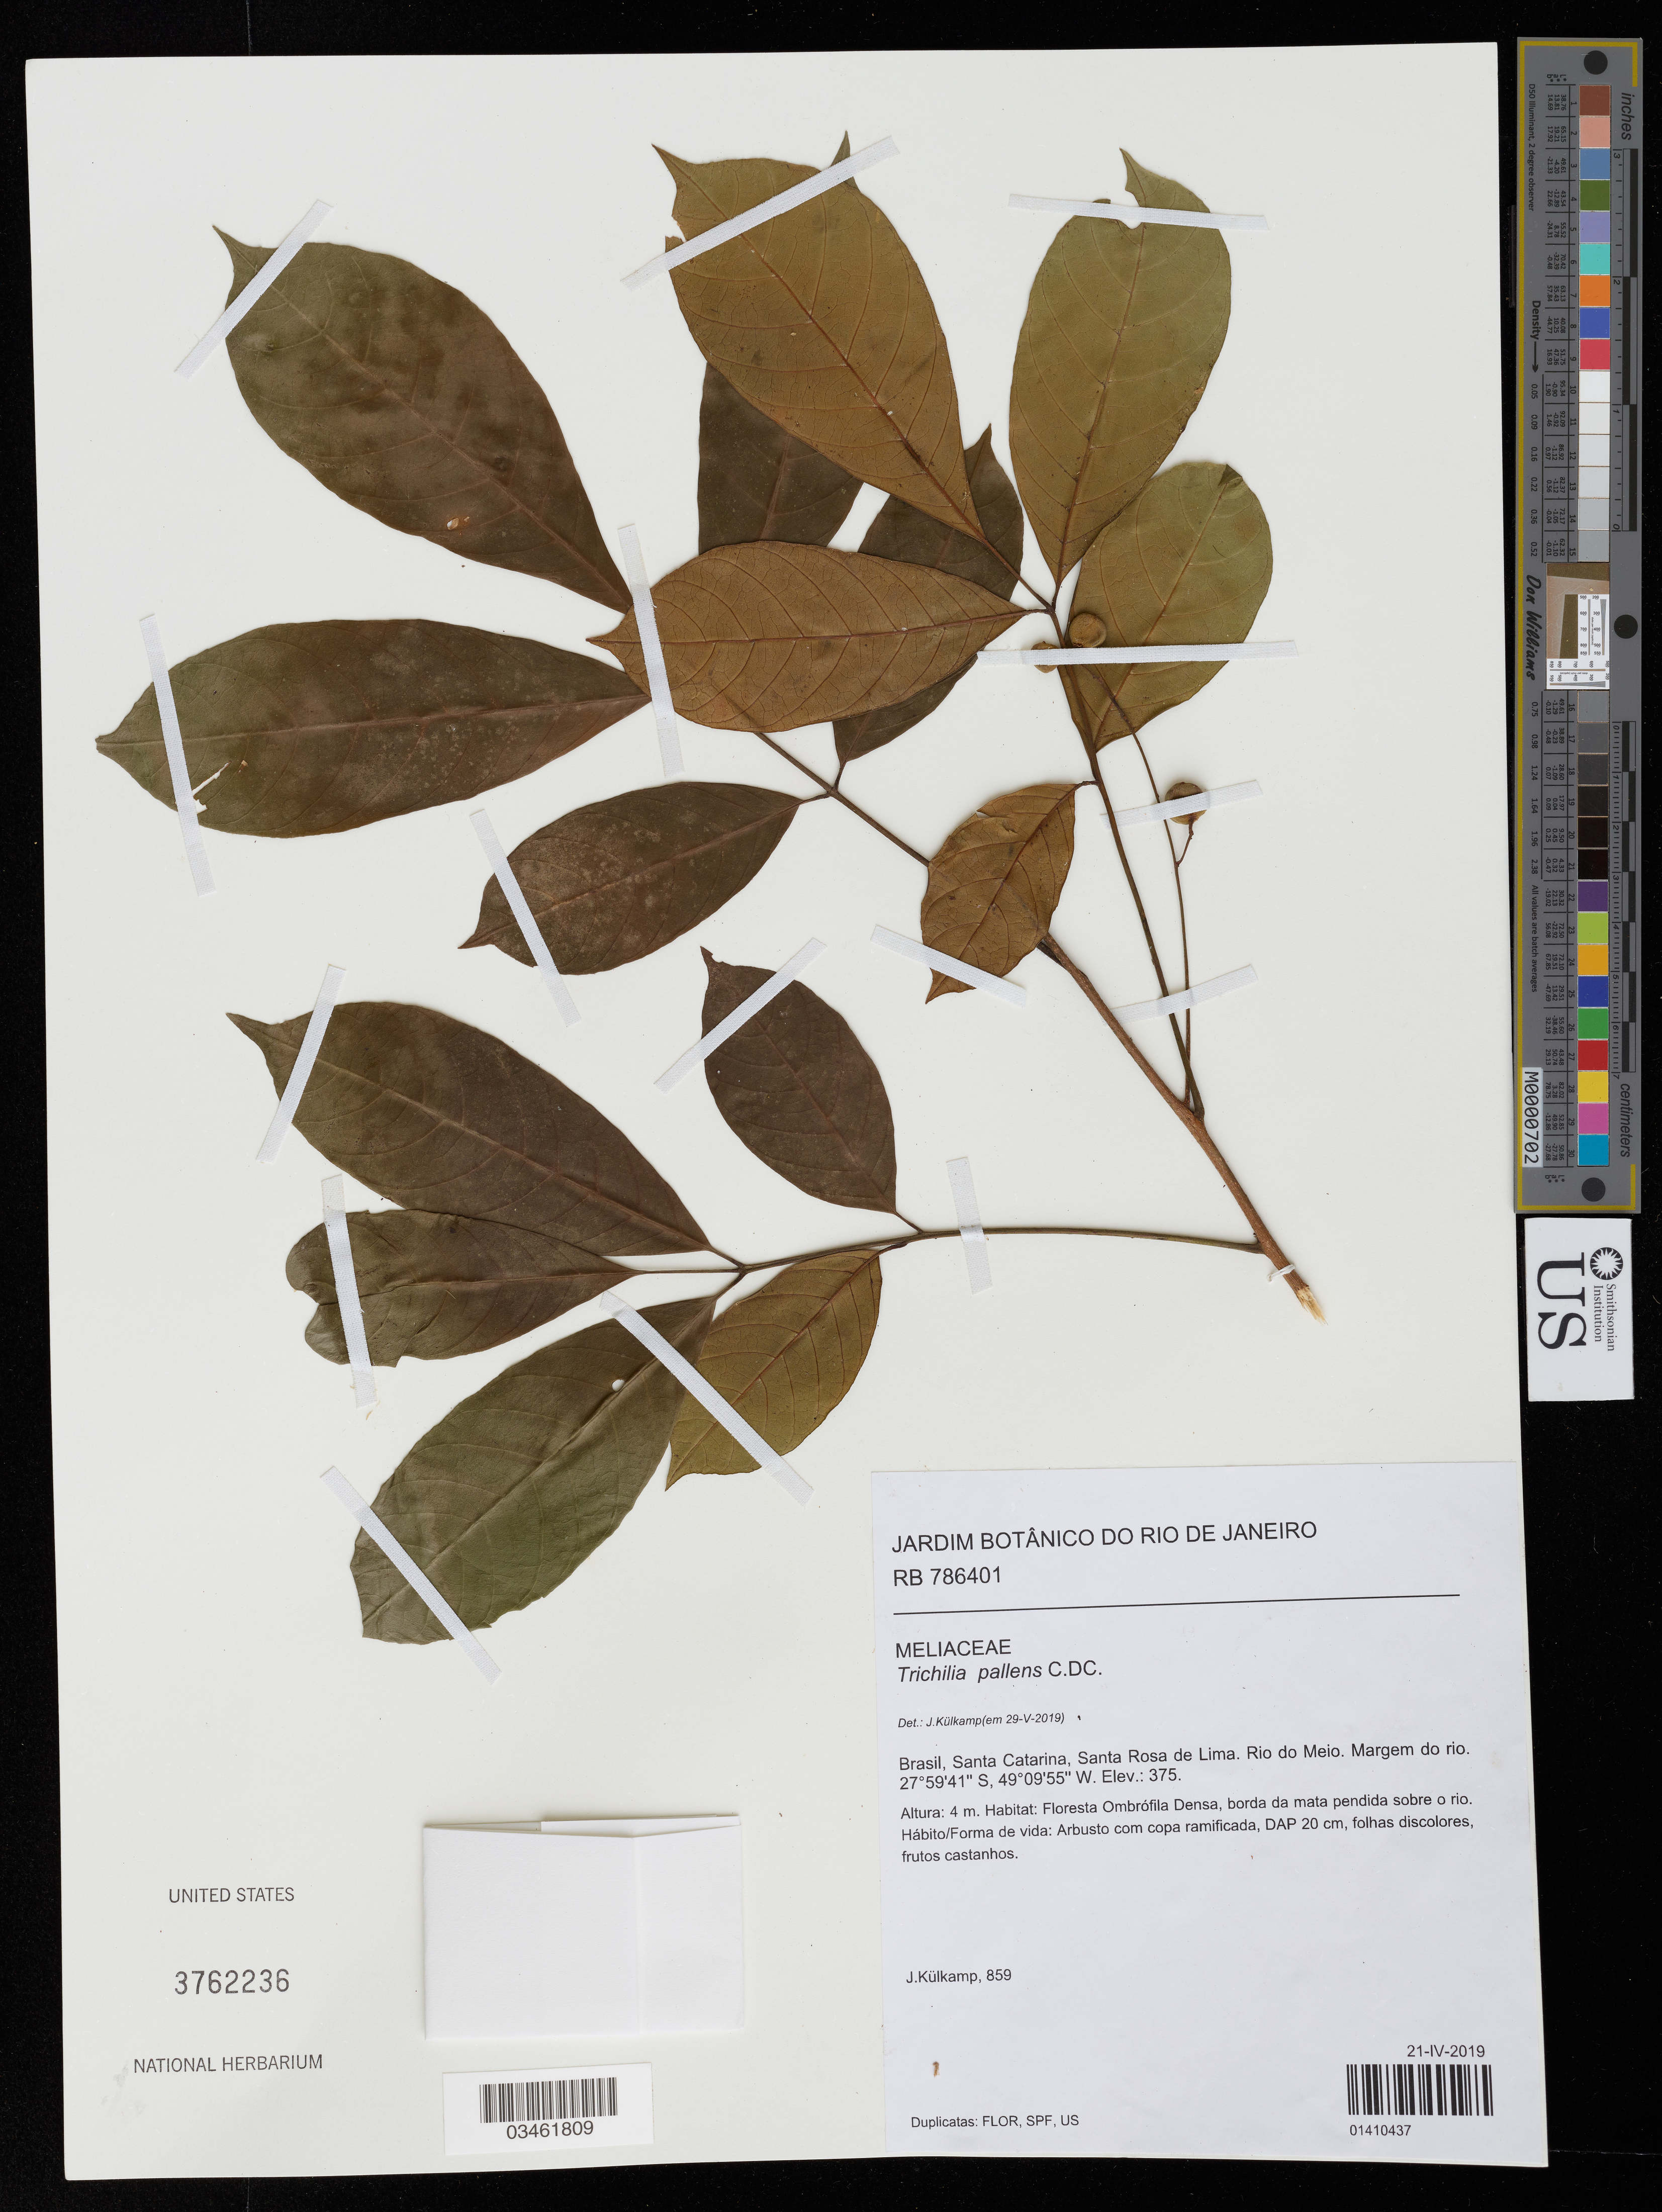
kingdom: Plantae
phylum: Tracheophyta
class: Magnoliopsida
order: Sapindales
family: Meliaceae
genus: Trichilia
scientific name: Trichilia pallens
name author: C. DC.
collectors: J. Külkamp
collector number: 859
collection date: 2019-04-21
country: Brazil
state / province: Santa Catarina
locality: Santa Rosa de Lima. Rio do Meio. Margem do rio.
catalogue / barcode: US 3762236